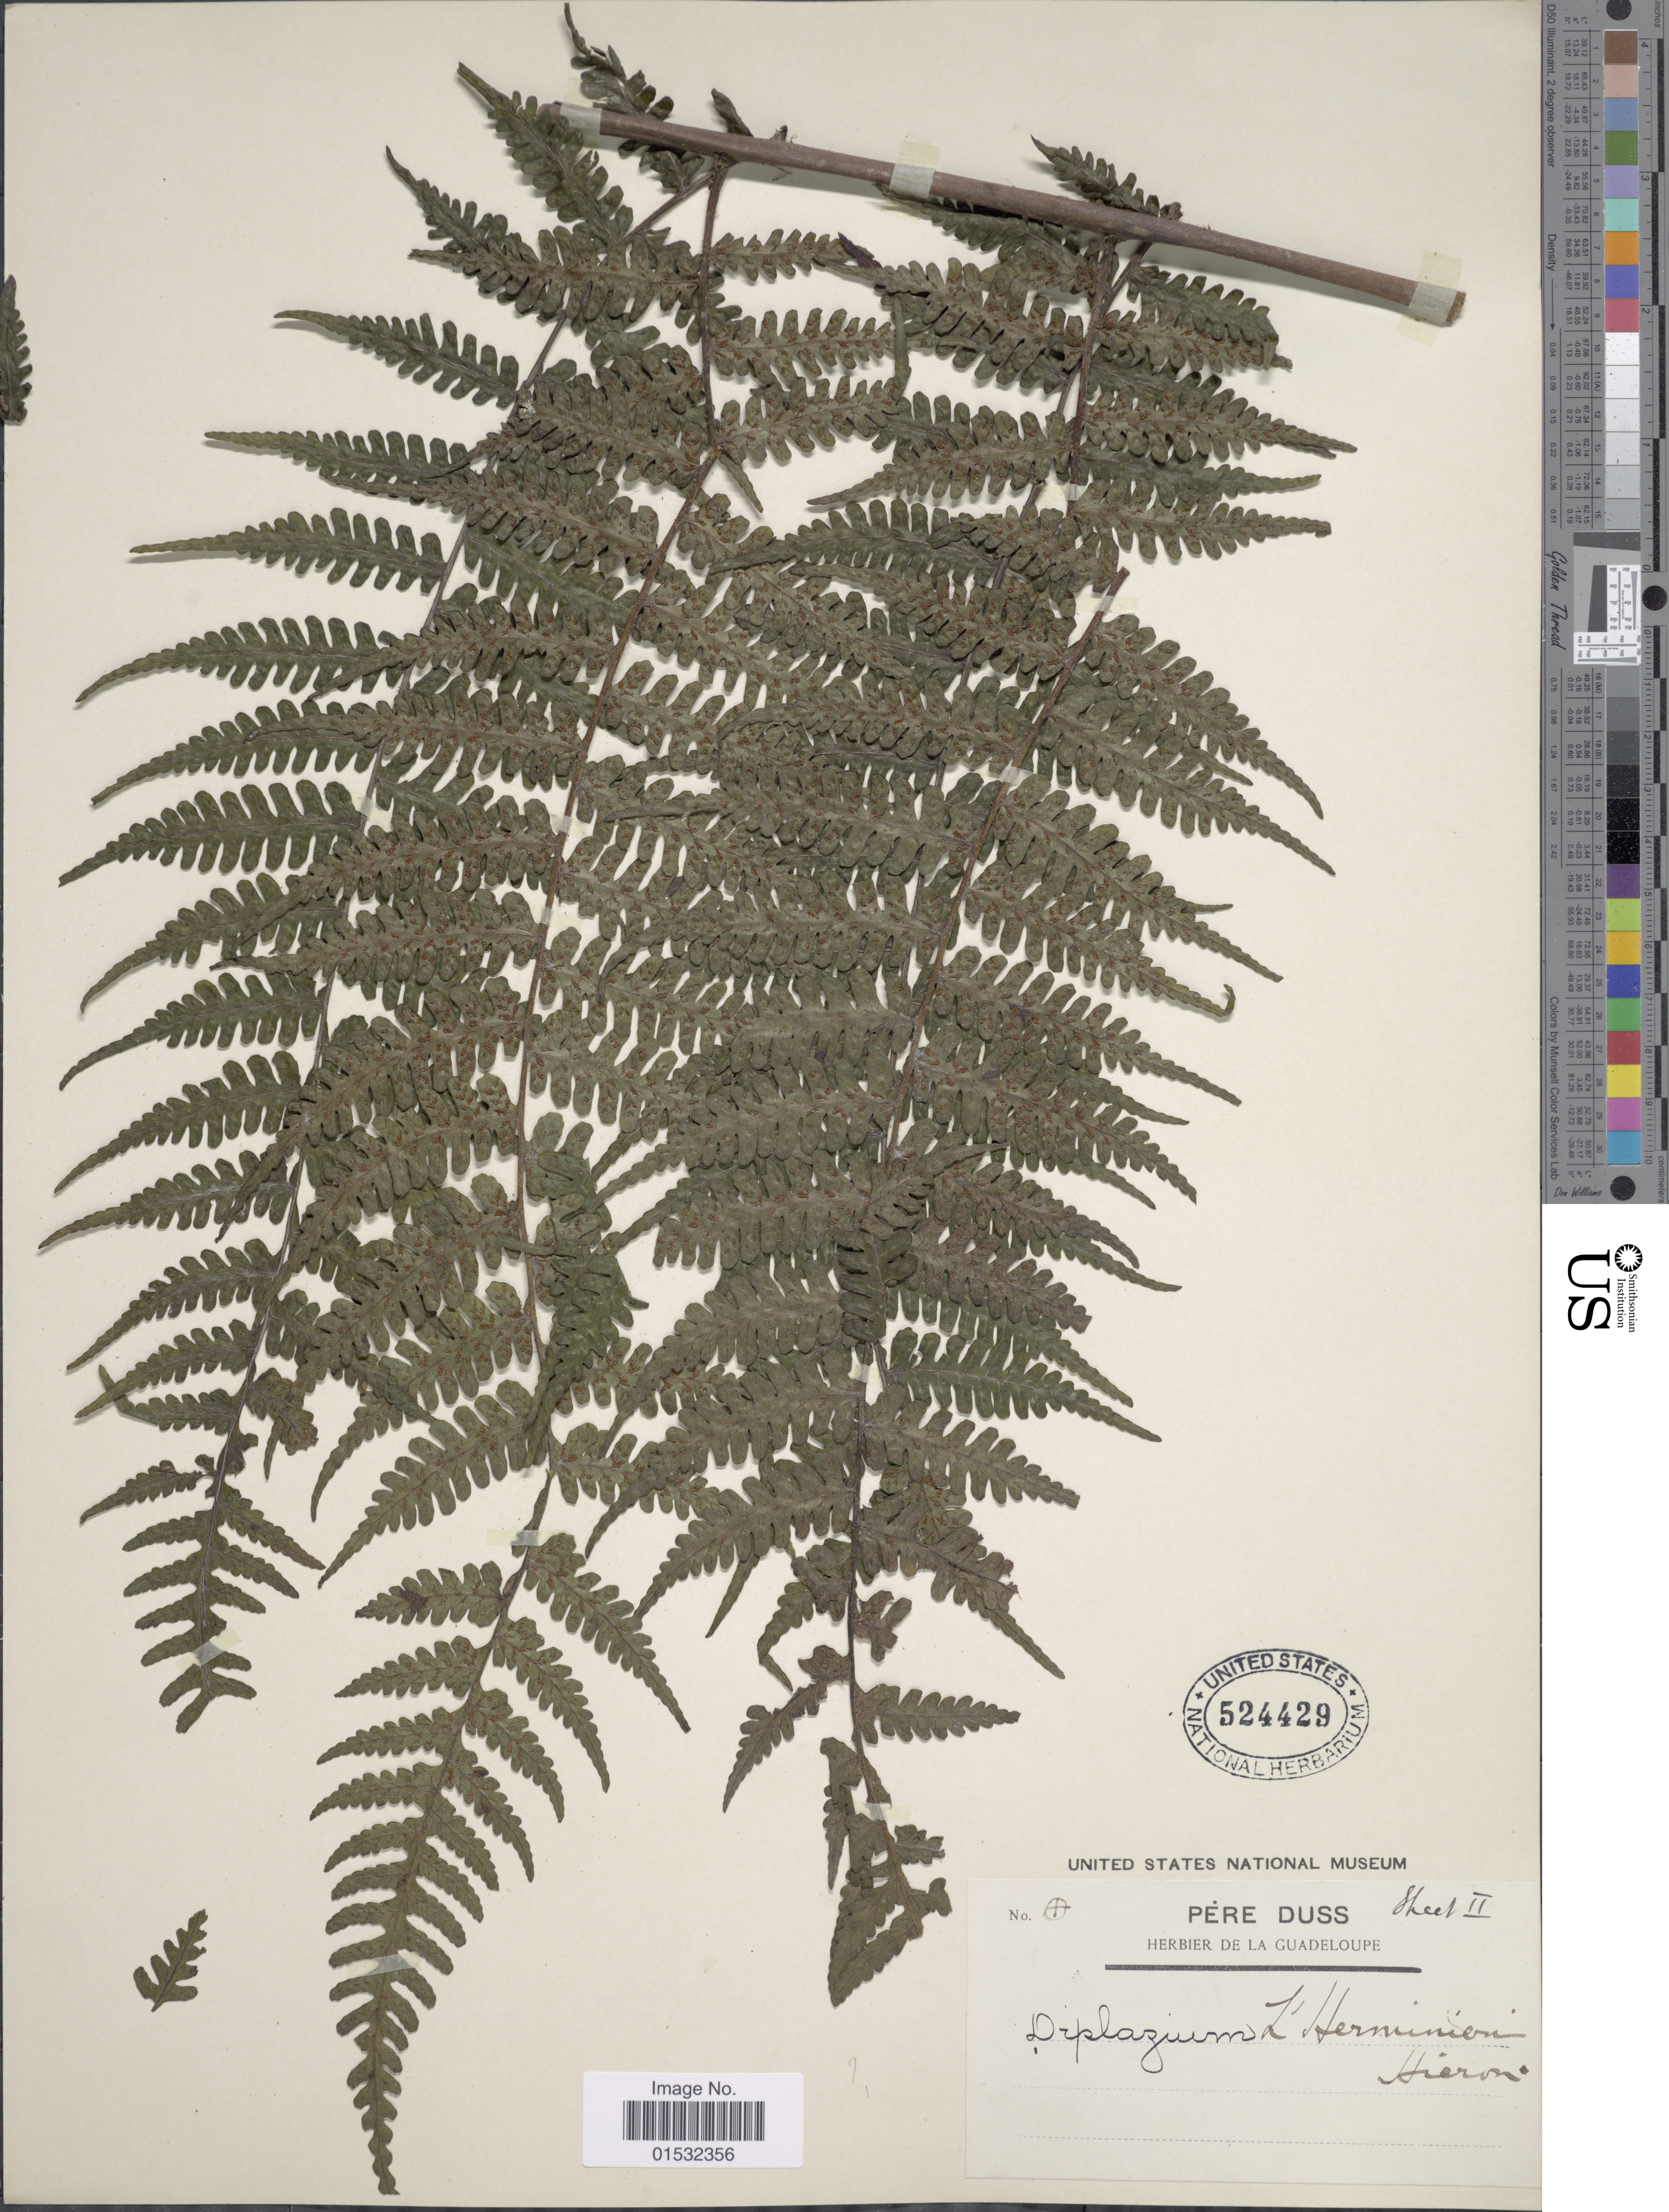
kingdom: Plantae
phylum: Tracheophyta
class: Polypodiopsida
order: Polypodiales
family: Athyriaceae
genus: Diplazium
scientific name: Diplazium lherminieri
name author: Fée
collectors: Père Duss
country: Guadeloupe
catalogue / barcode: US 524429